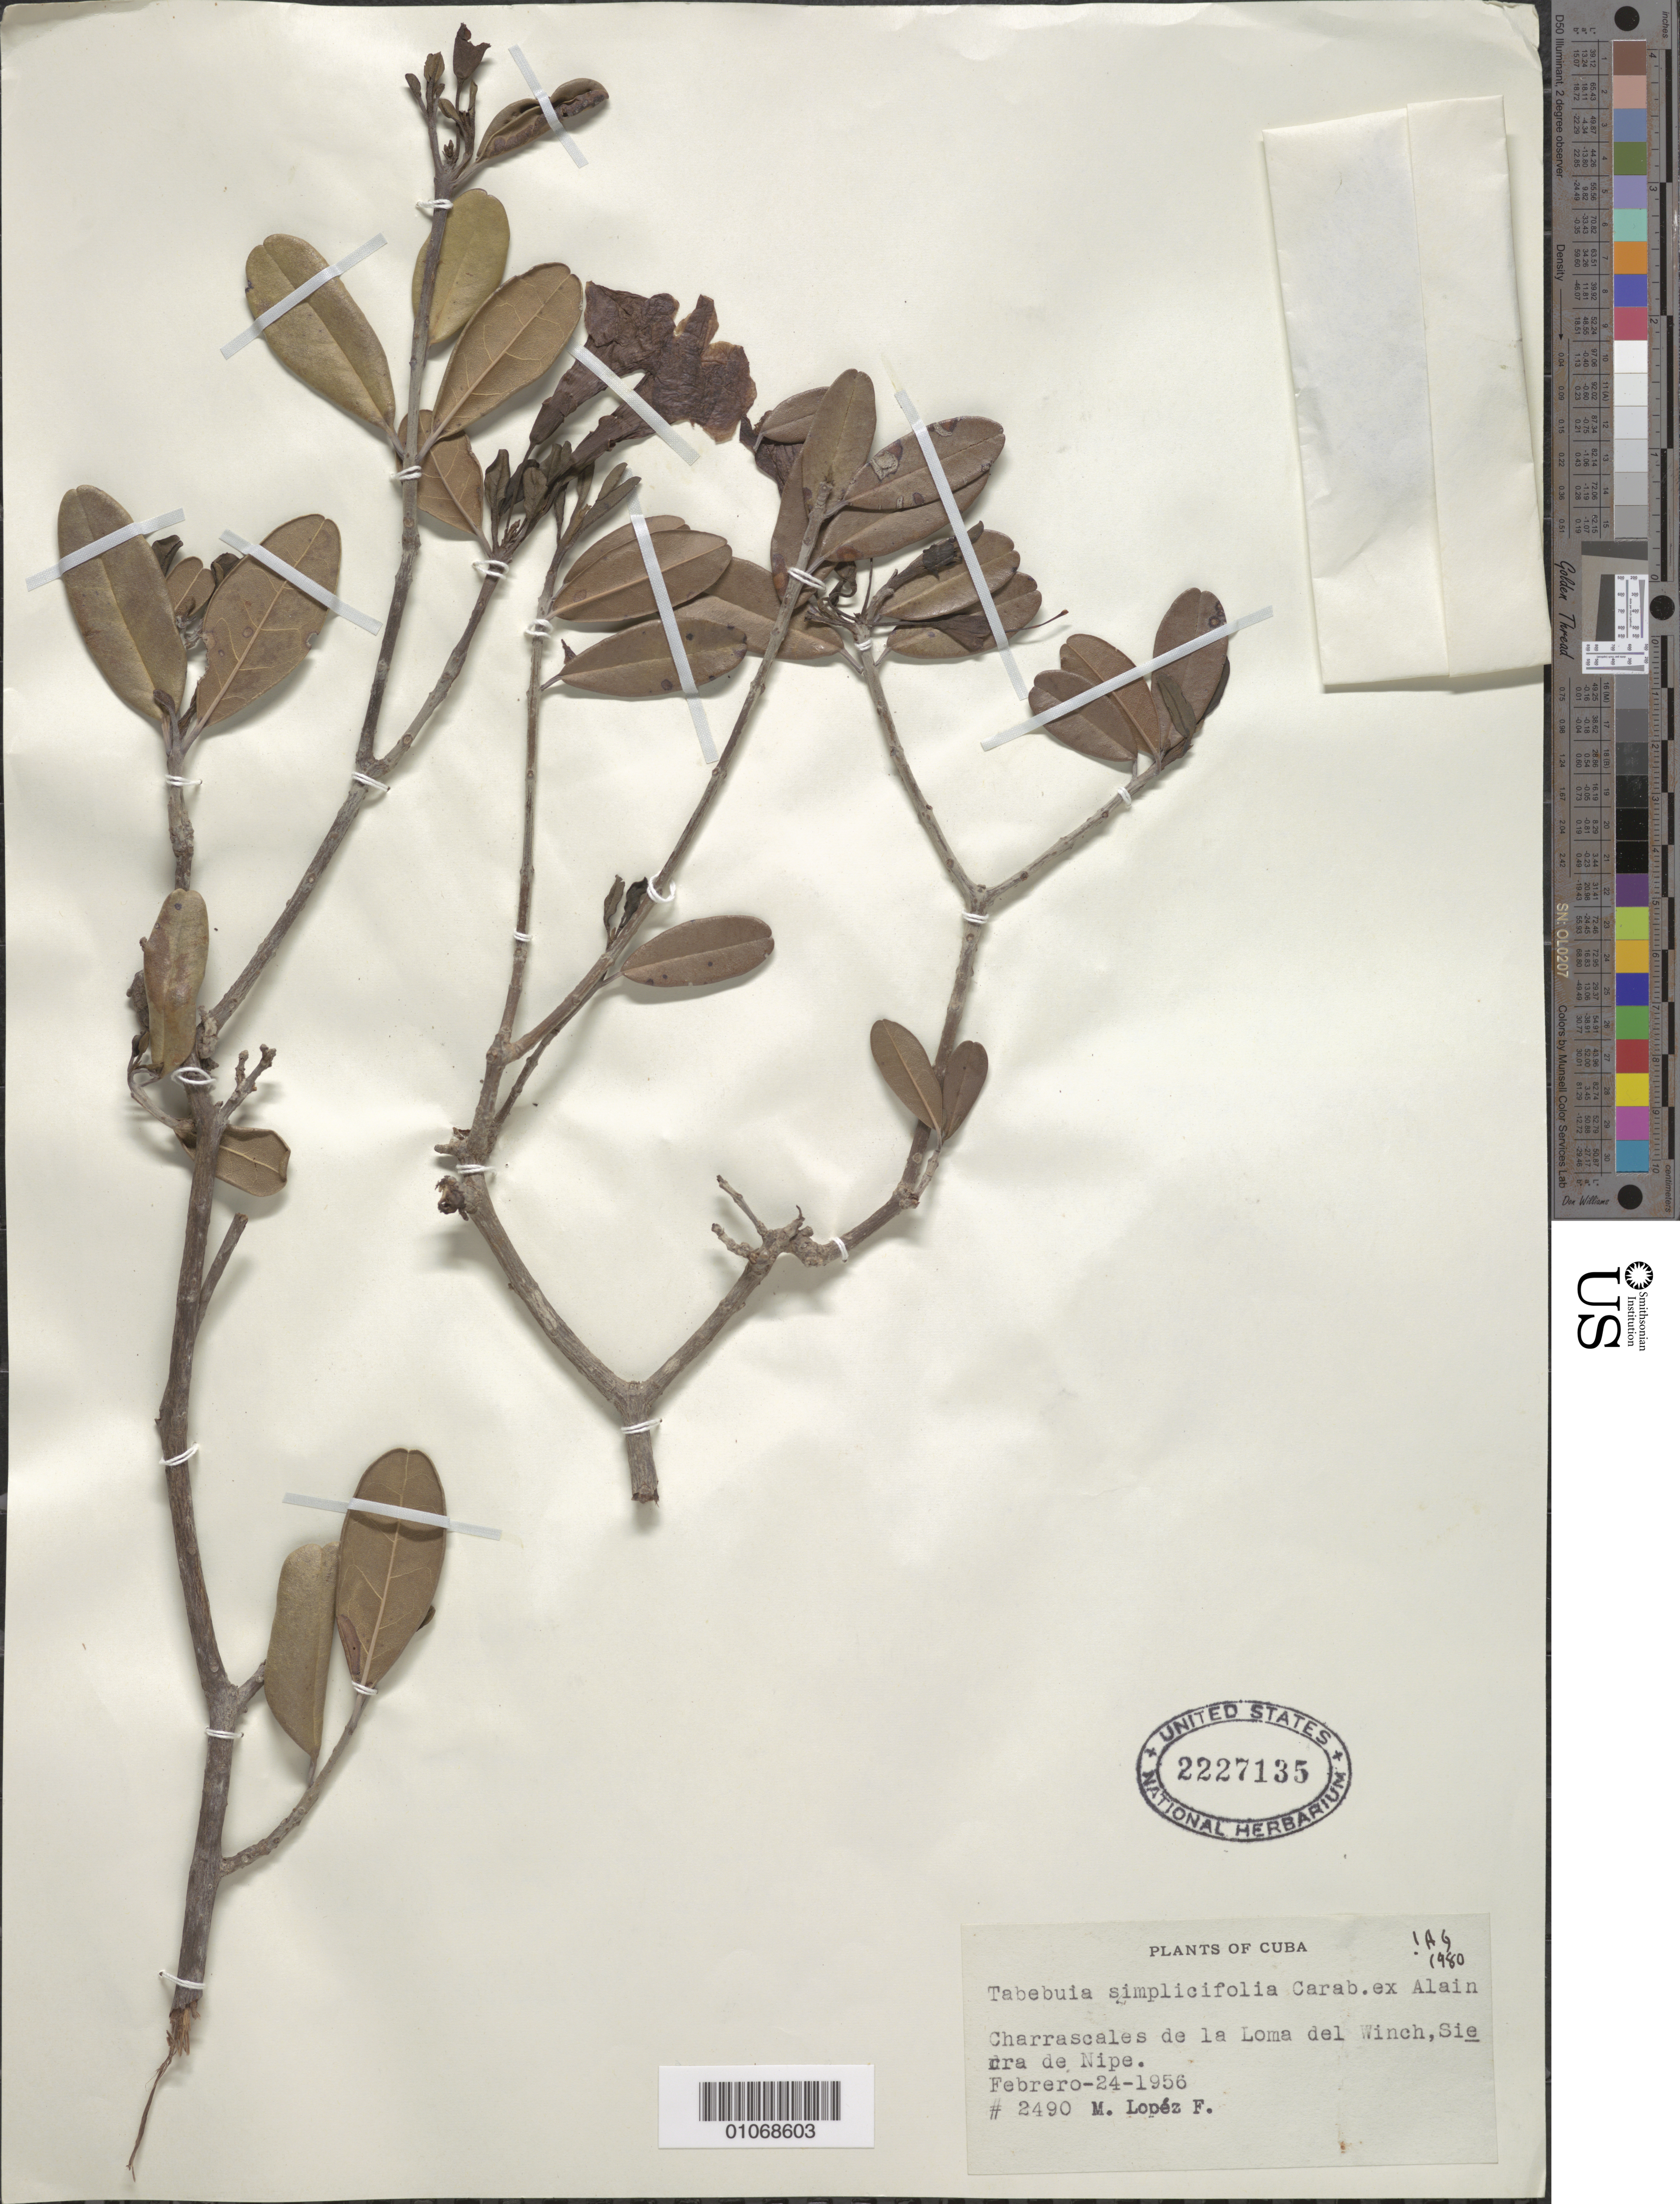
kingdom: Plantae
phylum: Tracheophyta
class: Magnoliopsida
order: Lamiales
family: Bignoniaceae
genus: Tabebuia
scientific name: Tabebuia simplicifolia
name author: Carabia ex Alain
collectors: M. López Figueiras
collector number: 2491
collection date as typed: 24 Feb 1956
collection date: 1956-02-24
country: Cuba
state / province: Holguín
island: Cuba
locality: Charrascales of la Loma del Winch, Sierra de Nipe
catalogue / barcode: US 2227135